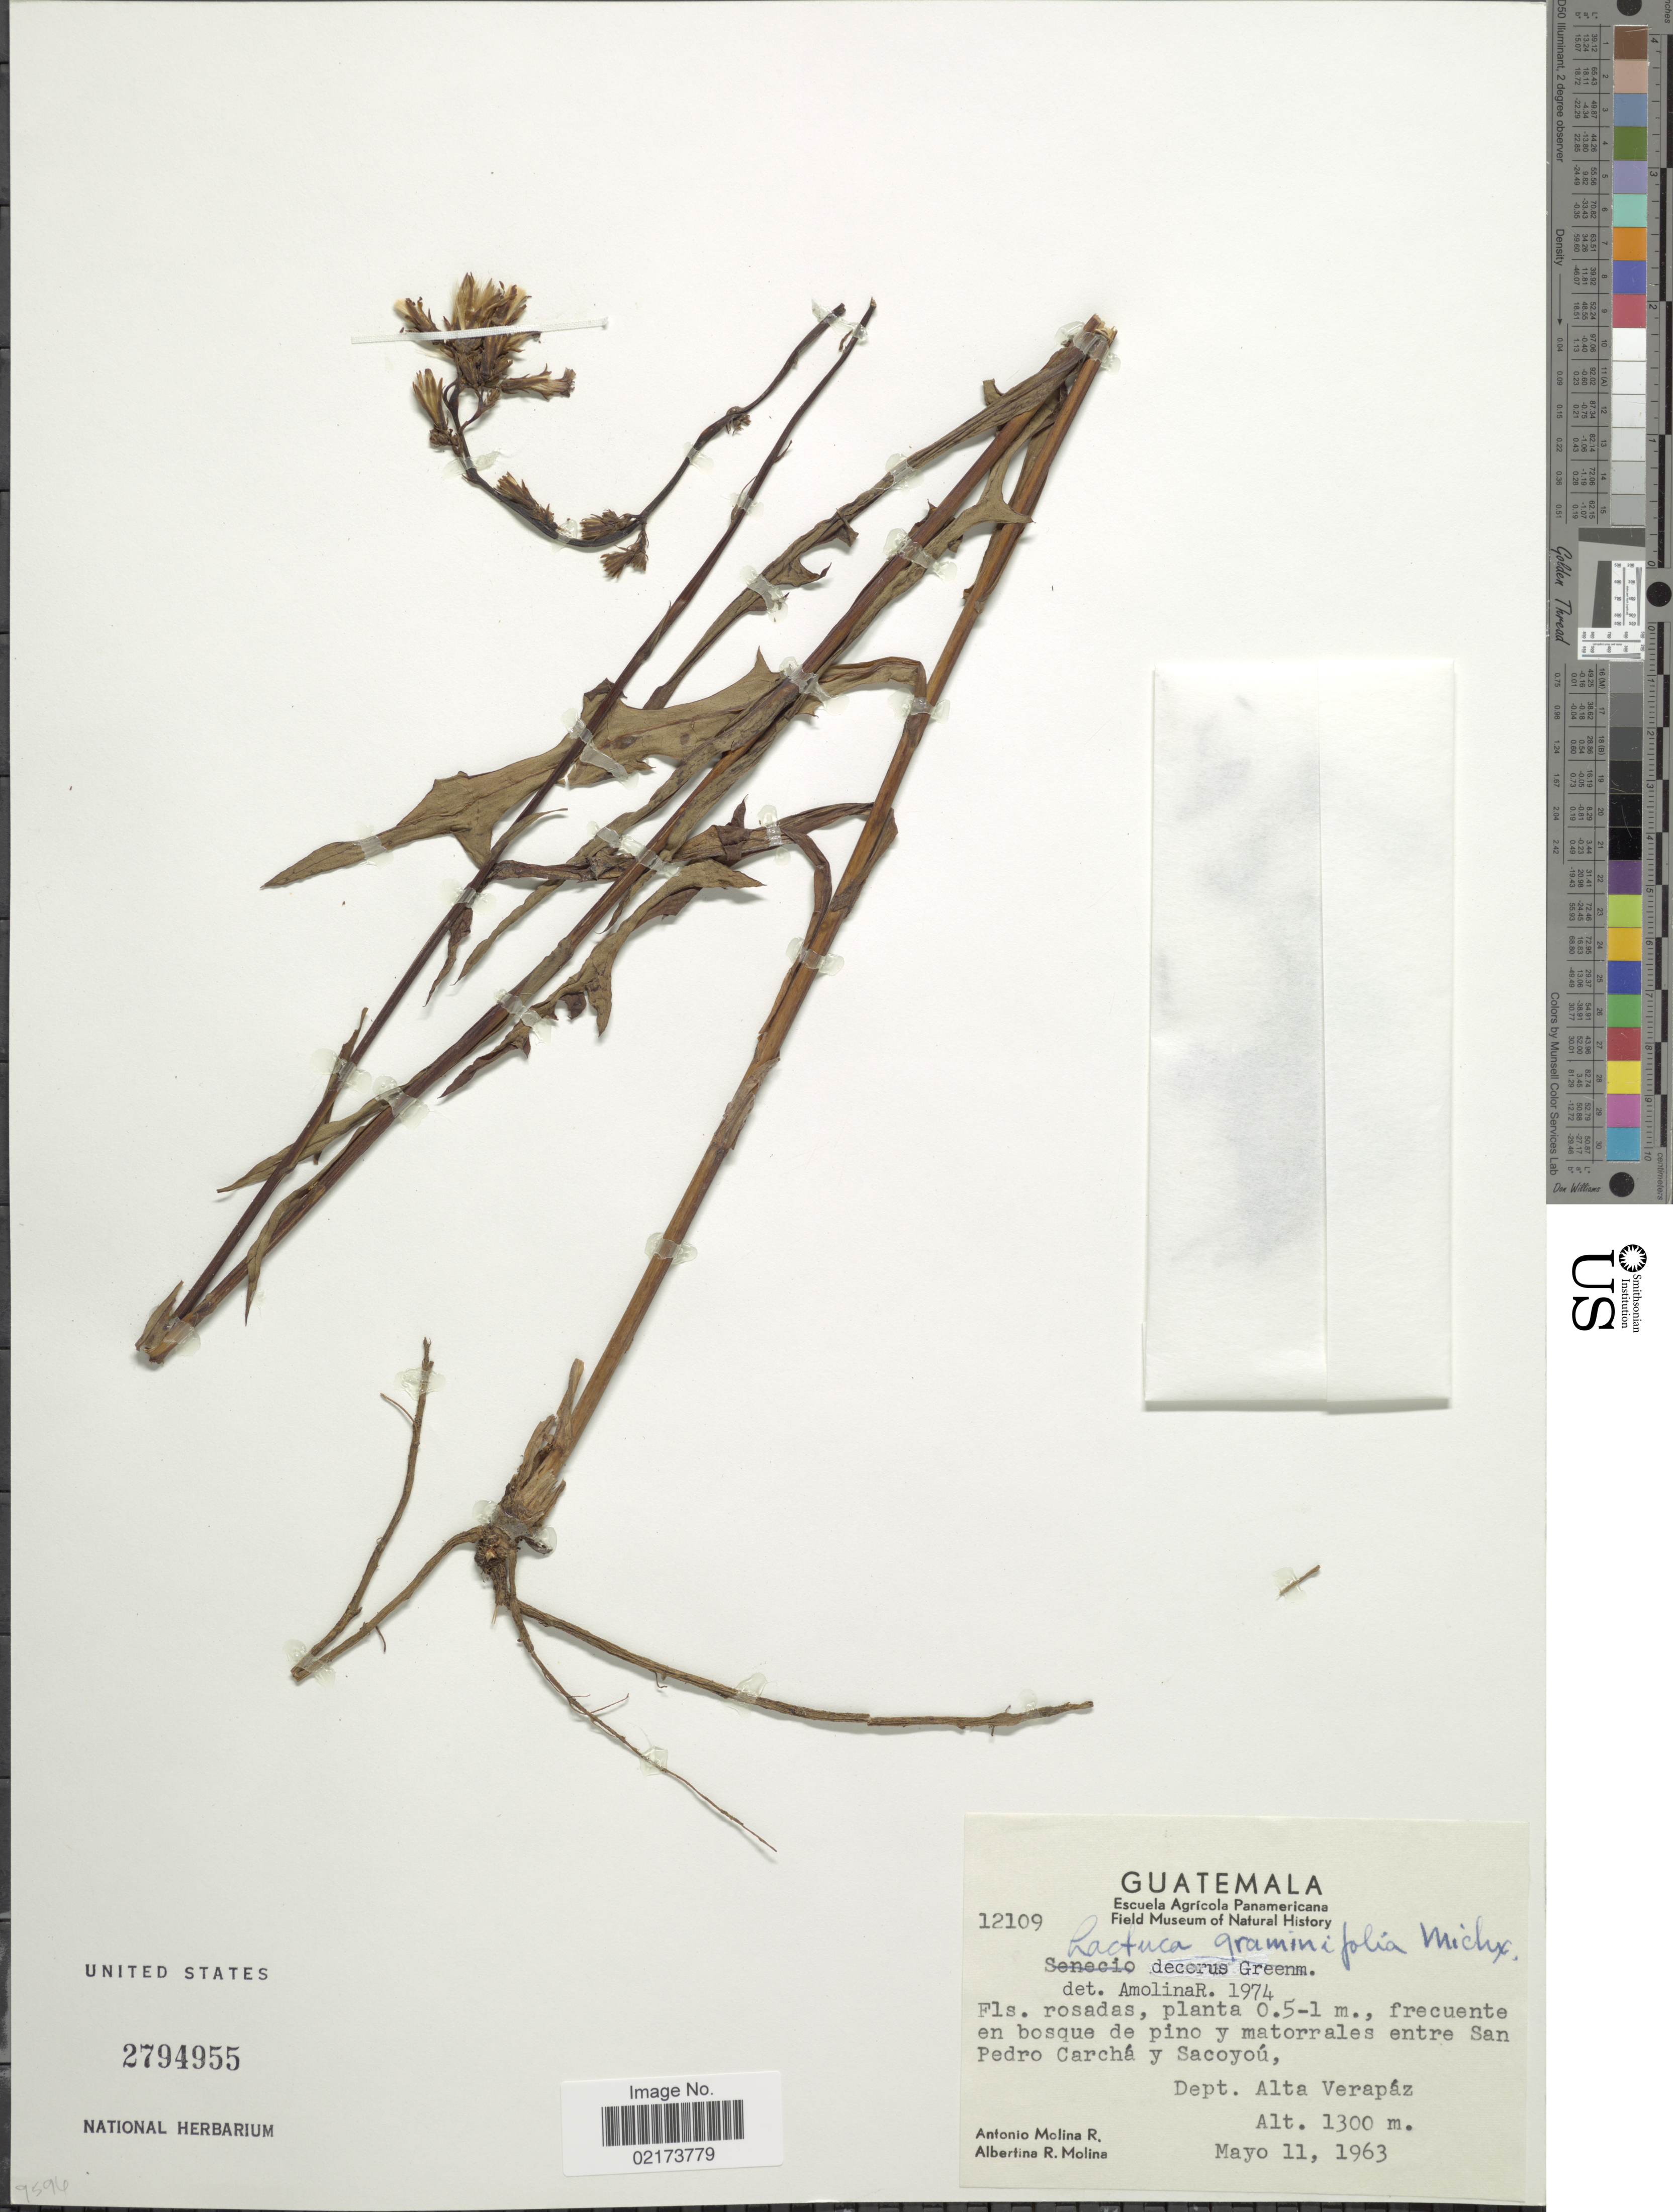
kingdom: Plantae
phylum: Tracheophyta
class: Magnoliopsida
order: Asterales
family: Asteraceae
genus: Lactuca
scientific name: Lactuca graminifolia var. mexicana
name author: McVaugh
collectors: A. Molina R. & A. R. Molina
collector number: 12109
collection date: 1963-05-11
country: Guatemala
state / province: Alta Verapaz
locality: Entre San Pedro Carcha y Sacoyou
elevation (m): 1300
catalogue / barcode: US 2794955